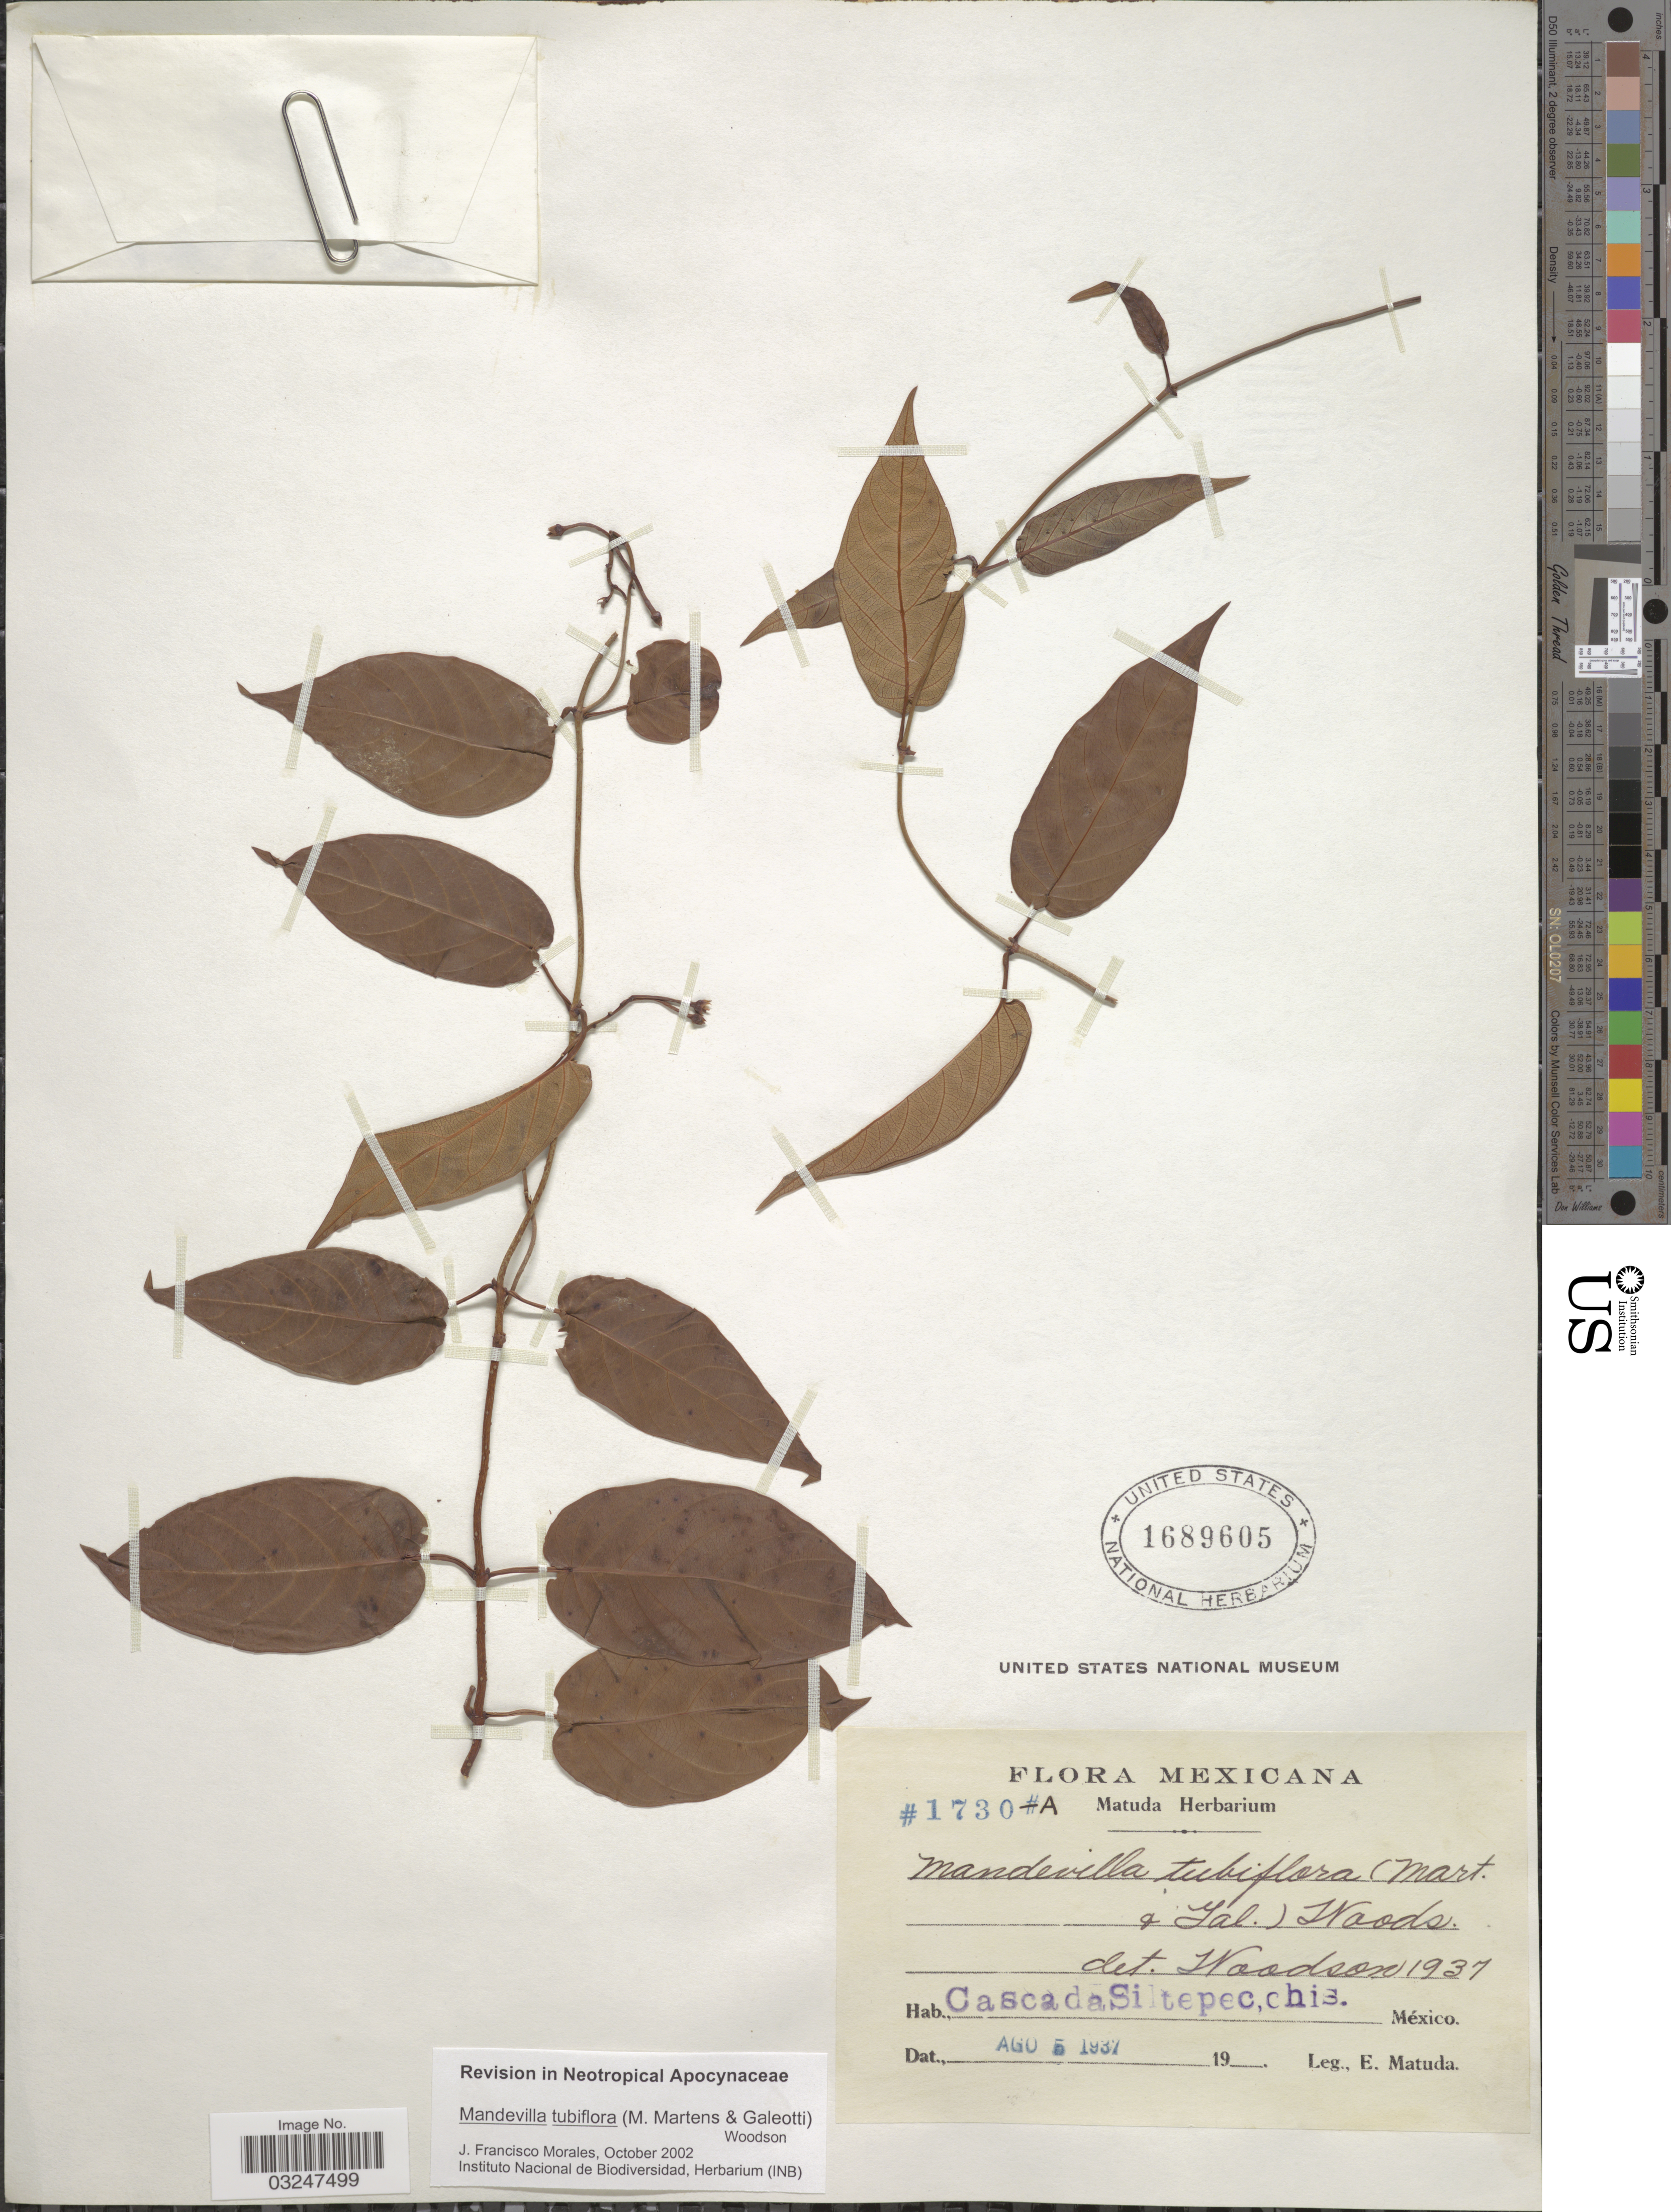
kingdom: Plantae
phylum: Tracheophyta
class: Magnoliopsida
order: Gentianales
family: Apocynaceae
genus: Mandevilla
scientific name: Mandevilla tubiflora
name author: (M. Martens & Galeotti) Woodson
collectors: E. Matuda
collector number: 1730A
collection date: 1937-08-05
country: Mexico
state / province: Chiapas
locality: Cascada, Siltepec.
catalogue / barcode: US 1689605